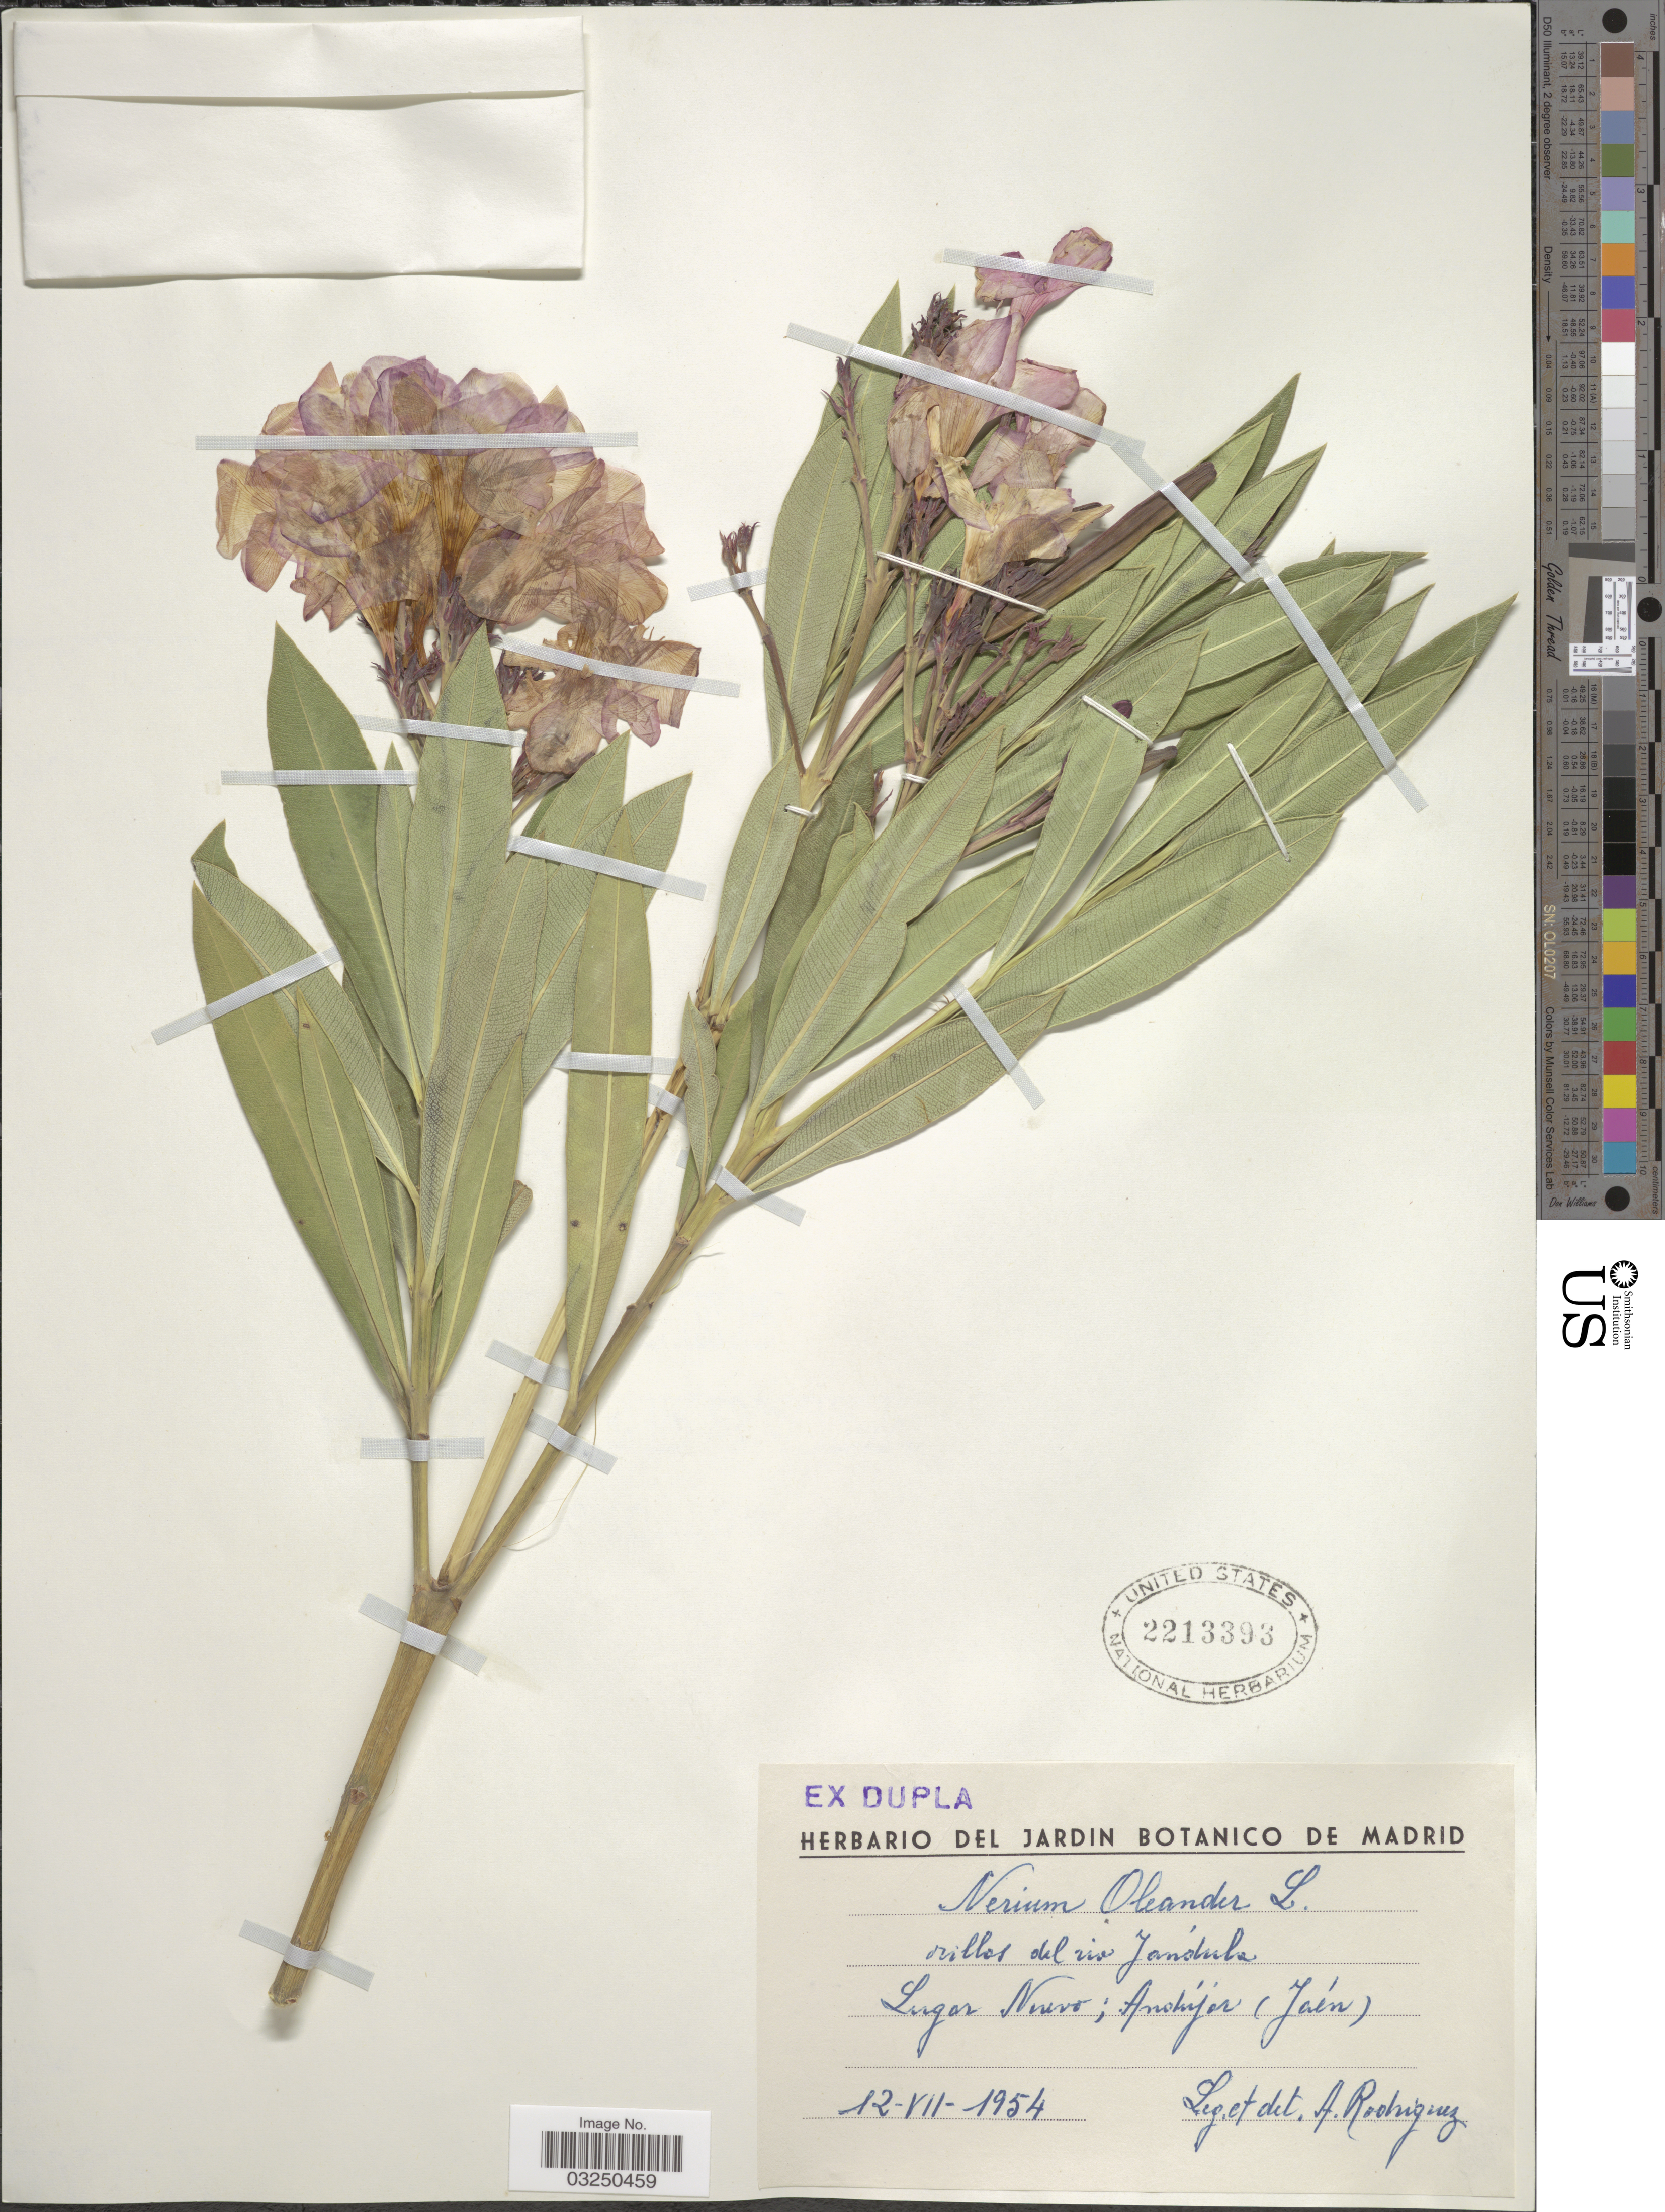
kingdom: Plantae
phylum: Tracheophyta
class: Magnoliopsida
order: Gentianales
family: Apocynaceae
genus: Nerium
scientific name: Nerium oleander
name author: L.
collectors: A. Rodriguez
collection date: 1954-07-12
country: Spain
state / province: Madrid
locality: Orillas delRío Jándula. Lugar Nuevo; Andújar (Jaén).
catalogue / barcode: US 2213393